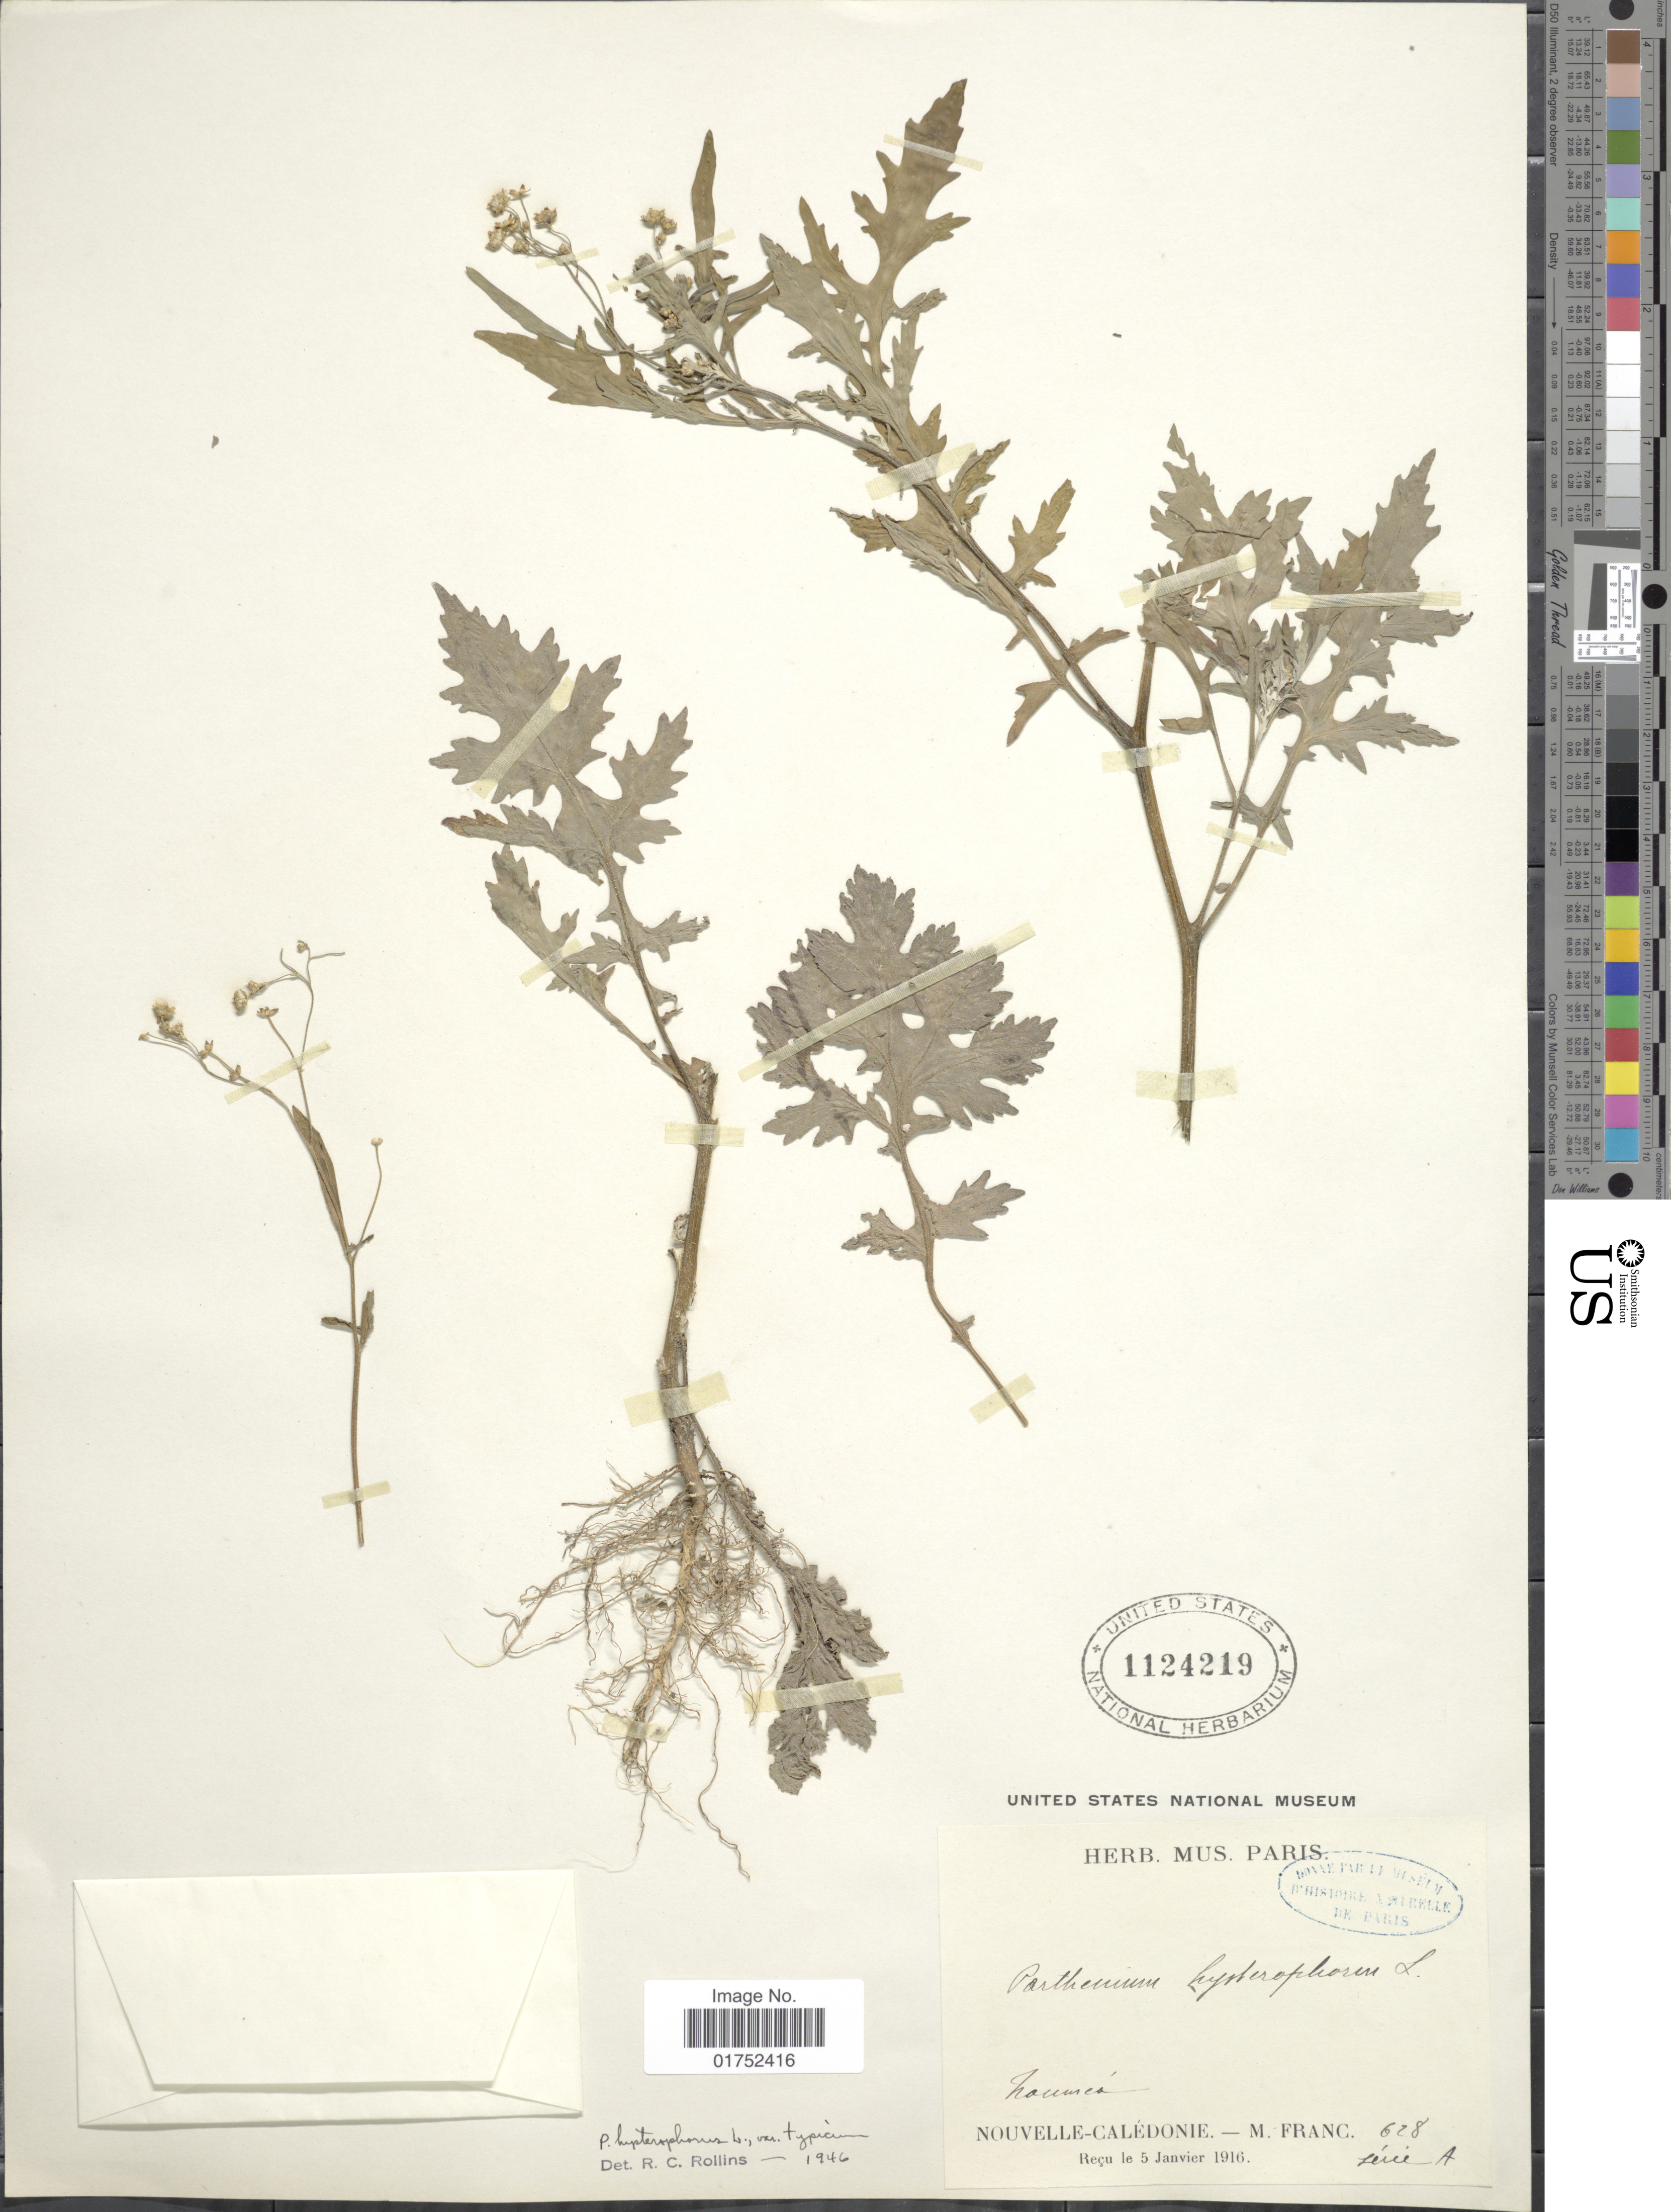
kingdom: Plantae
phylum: Tracheophyta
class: Magnoliopsida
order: Asterales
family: Asteraceae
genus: Parthenium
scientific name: Parthenium hysterophorus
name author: L.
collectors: M. Franc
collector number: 628/A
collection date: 1916-01-05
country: New Caledonia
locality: Noumea, Nouvelle-Caledonie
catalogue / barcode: US 1124219